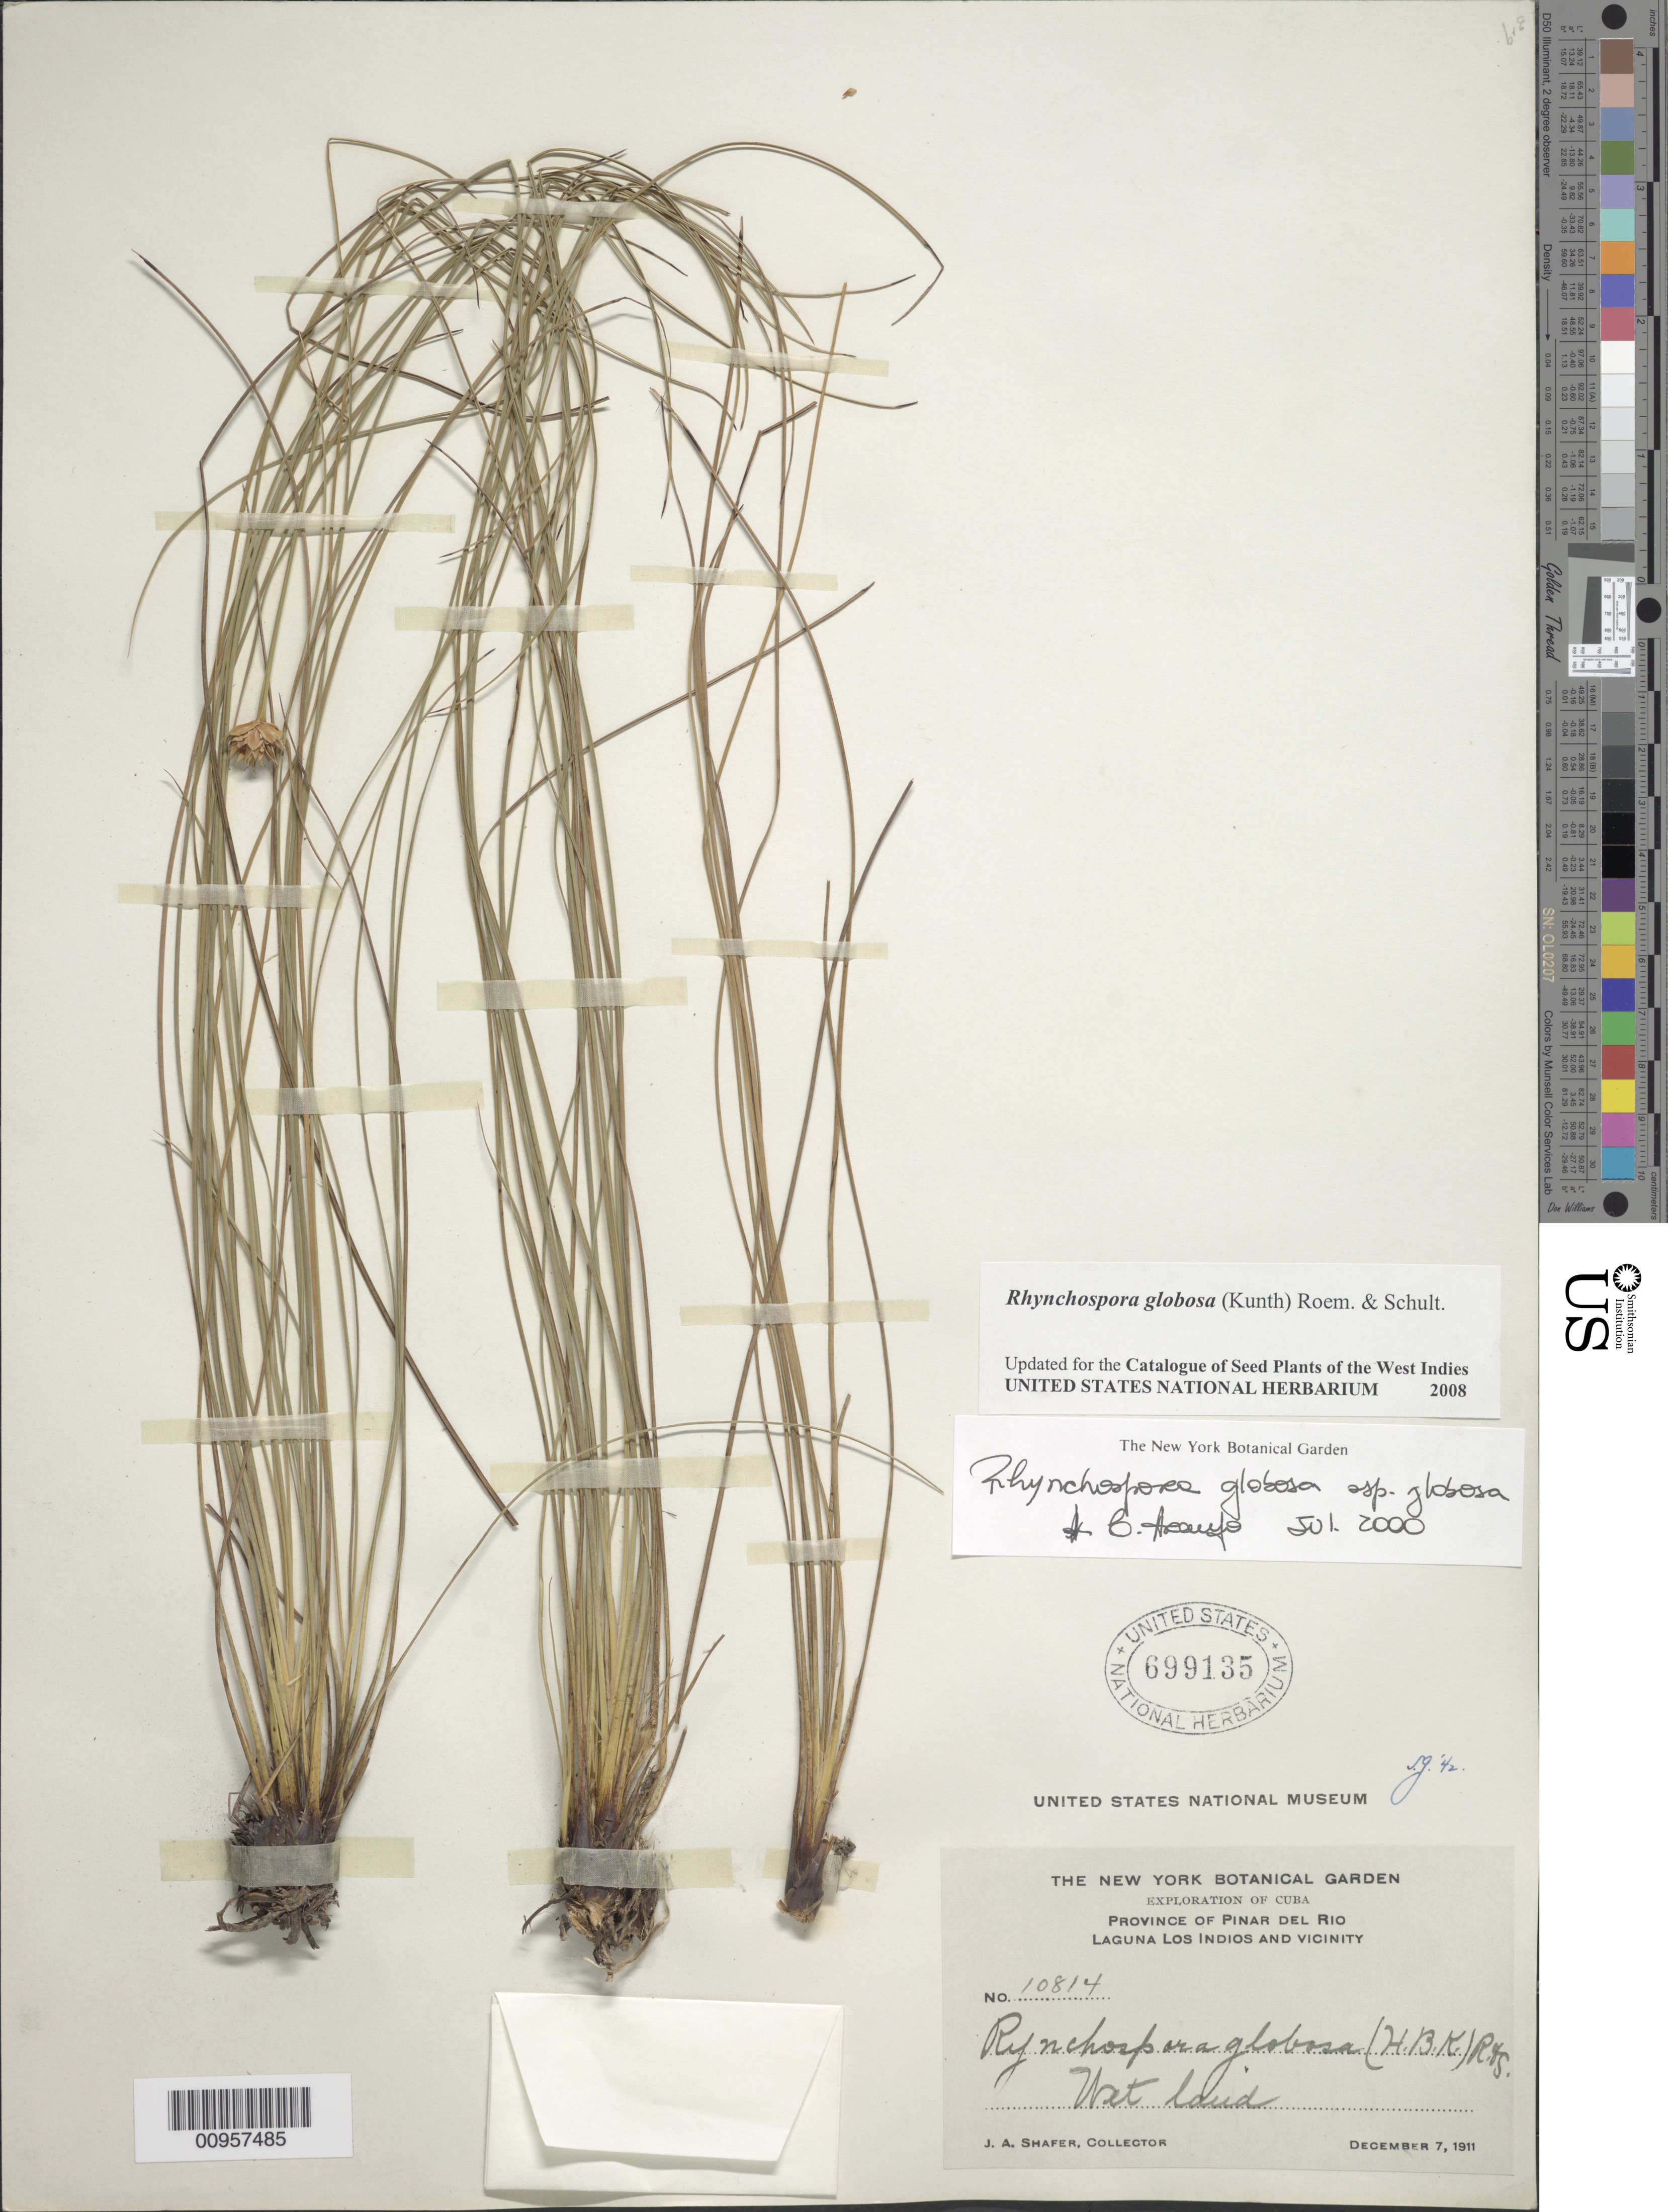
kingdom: Plantae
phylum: Tracheophyta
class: Liliopsida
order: Poales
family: Cyperaceae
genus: Rhynchospora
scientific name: Rhynchospora globosa var. globosa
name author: (Kunth) Roem. & Schult.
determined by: Strong, M. T., (US), Smithsonian Institution - National Museum of Natural History (UNITED STATES)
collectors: J. A. Shafer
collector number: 10814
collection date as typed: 07 Dec 1911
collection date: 1911-12-07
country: Cuba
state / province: Pinar del Rio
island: Cuba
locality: Laguna Los Indios and vicinity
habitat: Wet land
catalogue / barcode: US 699135